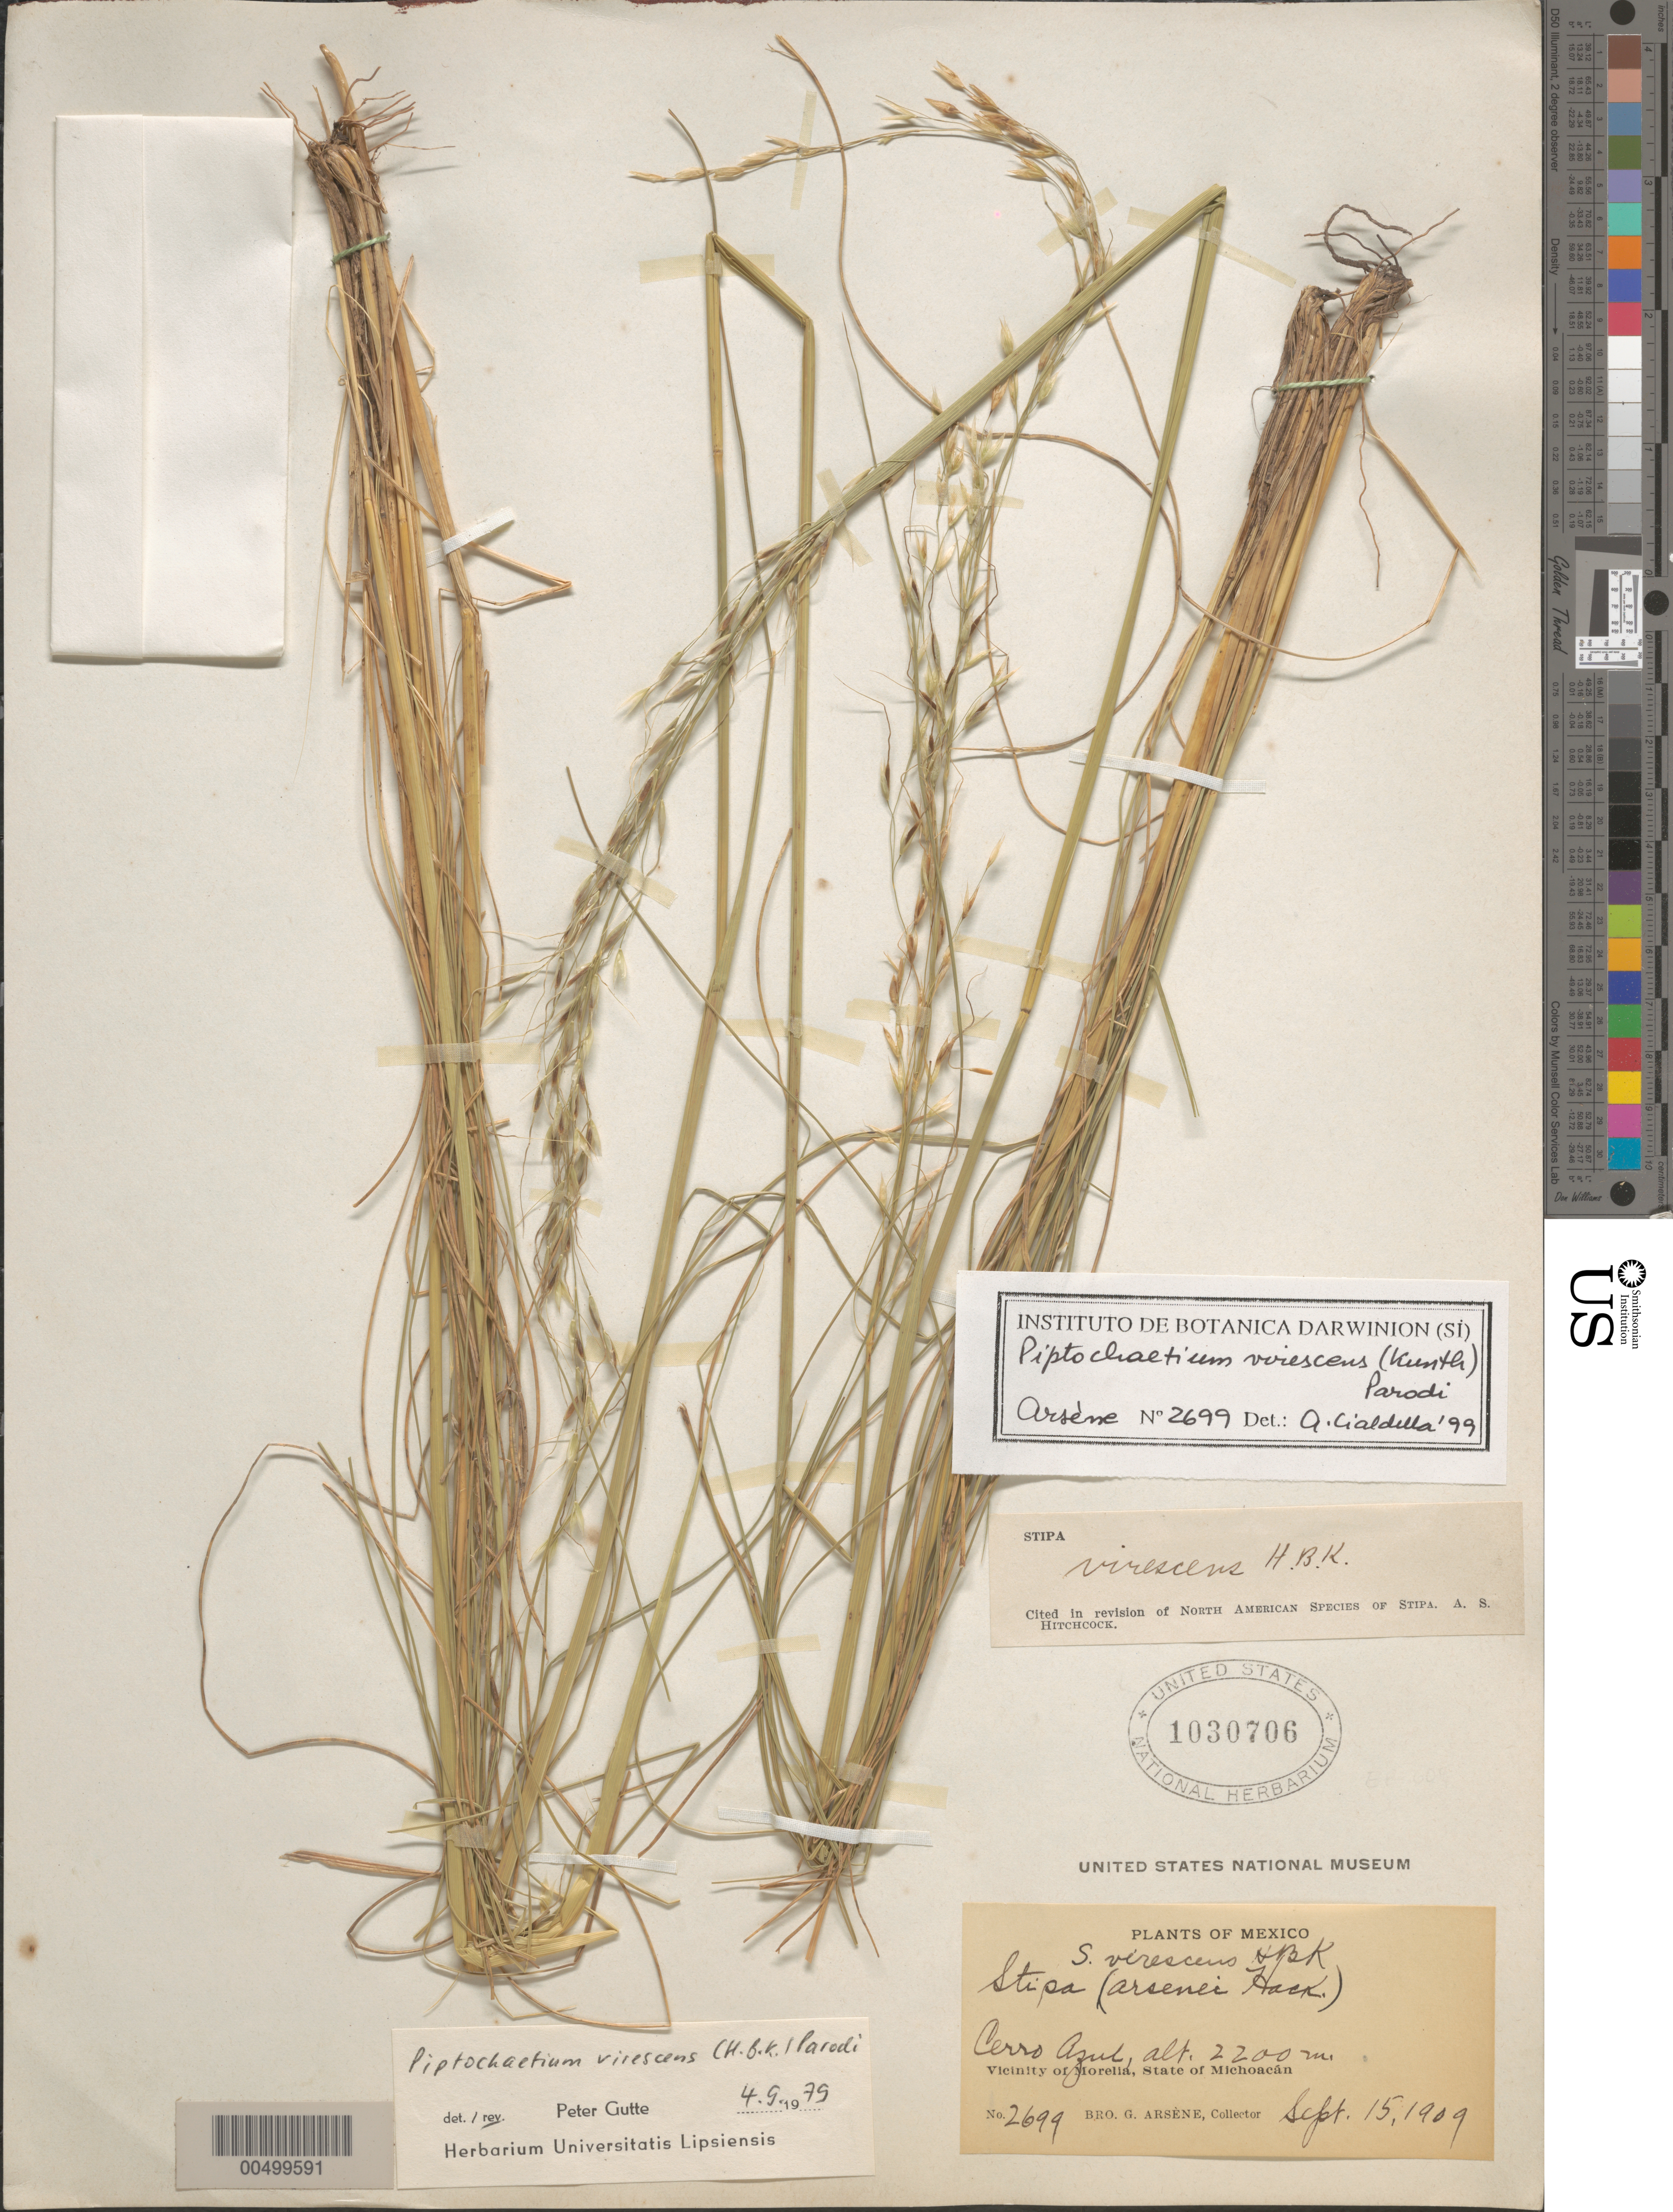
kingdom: Plantae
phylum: Tracheophyta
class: Liliopsida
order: Poales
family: Poaceae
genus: Piptochaetium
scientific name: Piptochaetium virescens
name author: (Kunth) Parodi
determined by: Gutte, P.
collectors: Bro. G. Arsène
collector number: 2699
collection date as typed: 15 Sep 1909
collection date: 1909-09-15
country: Mexico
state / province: Michoacán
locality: Cerro Azul, vicinity of Morelia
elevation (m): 2200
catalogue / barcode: US 1030706